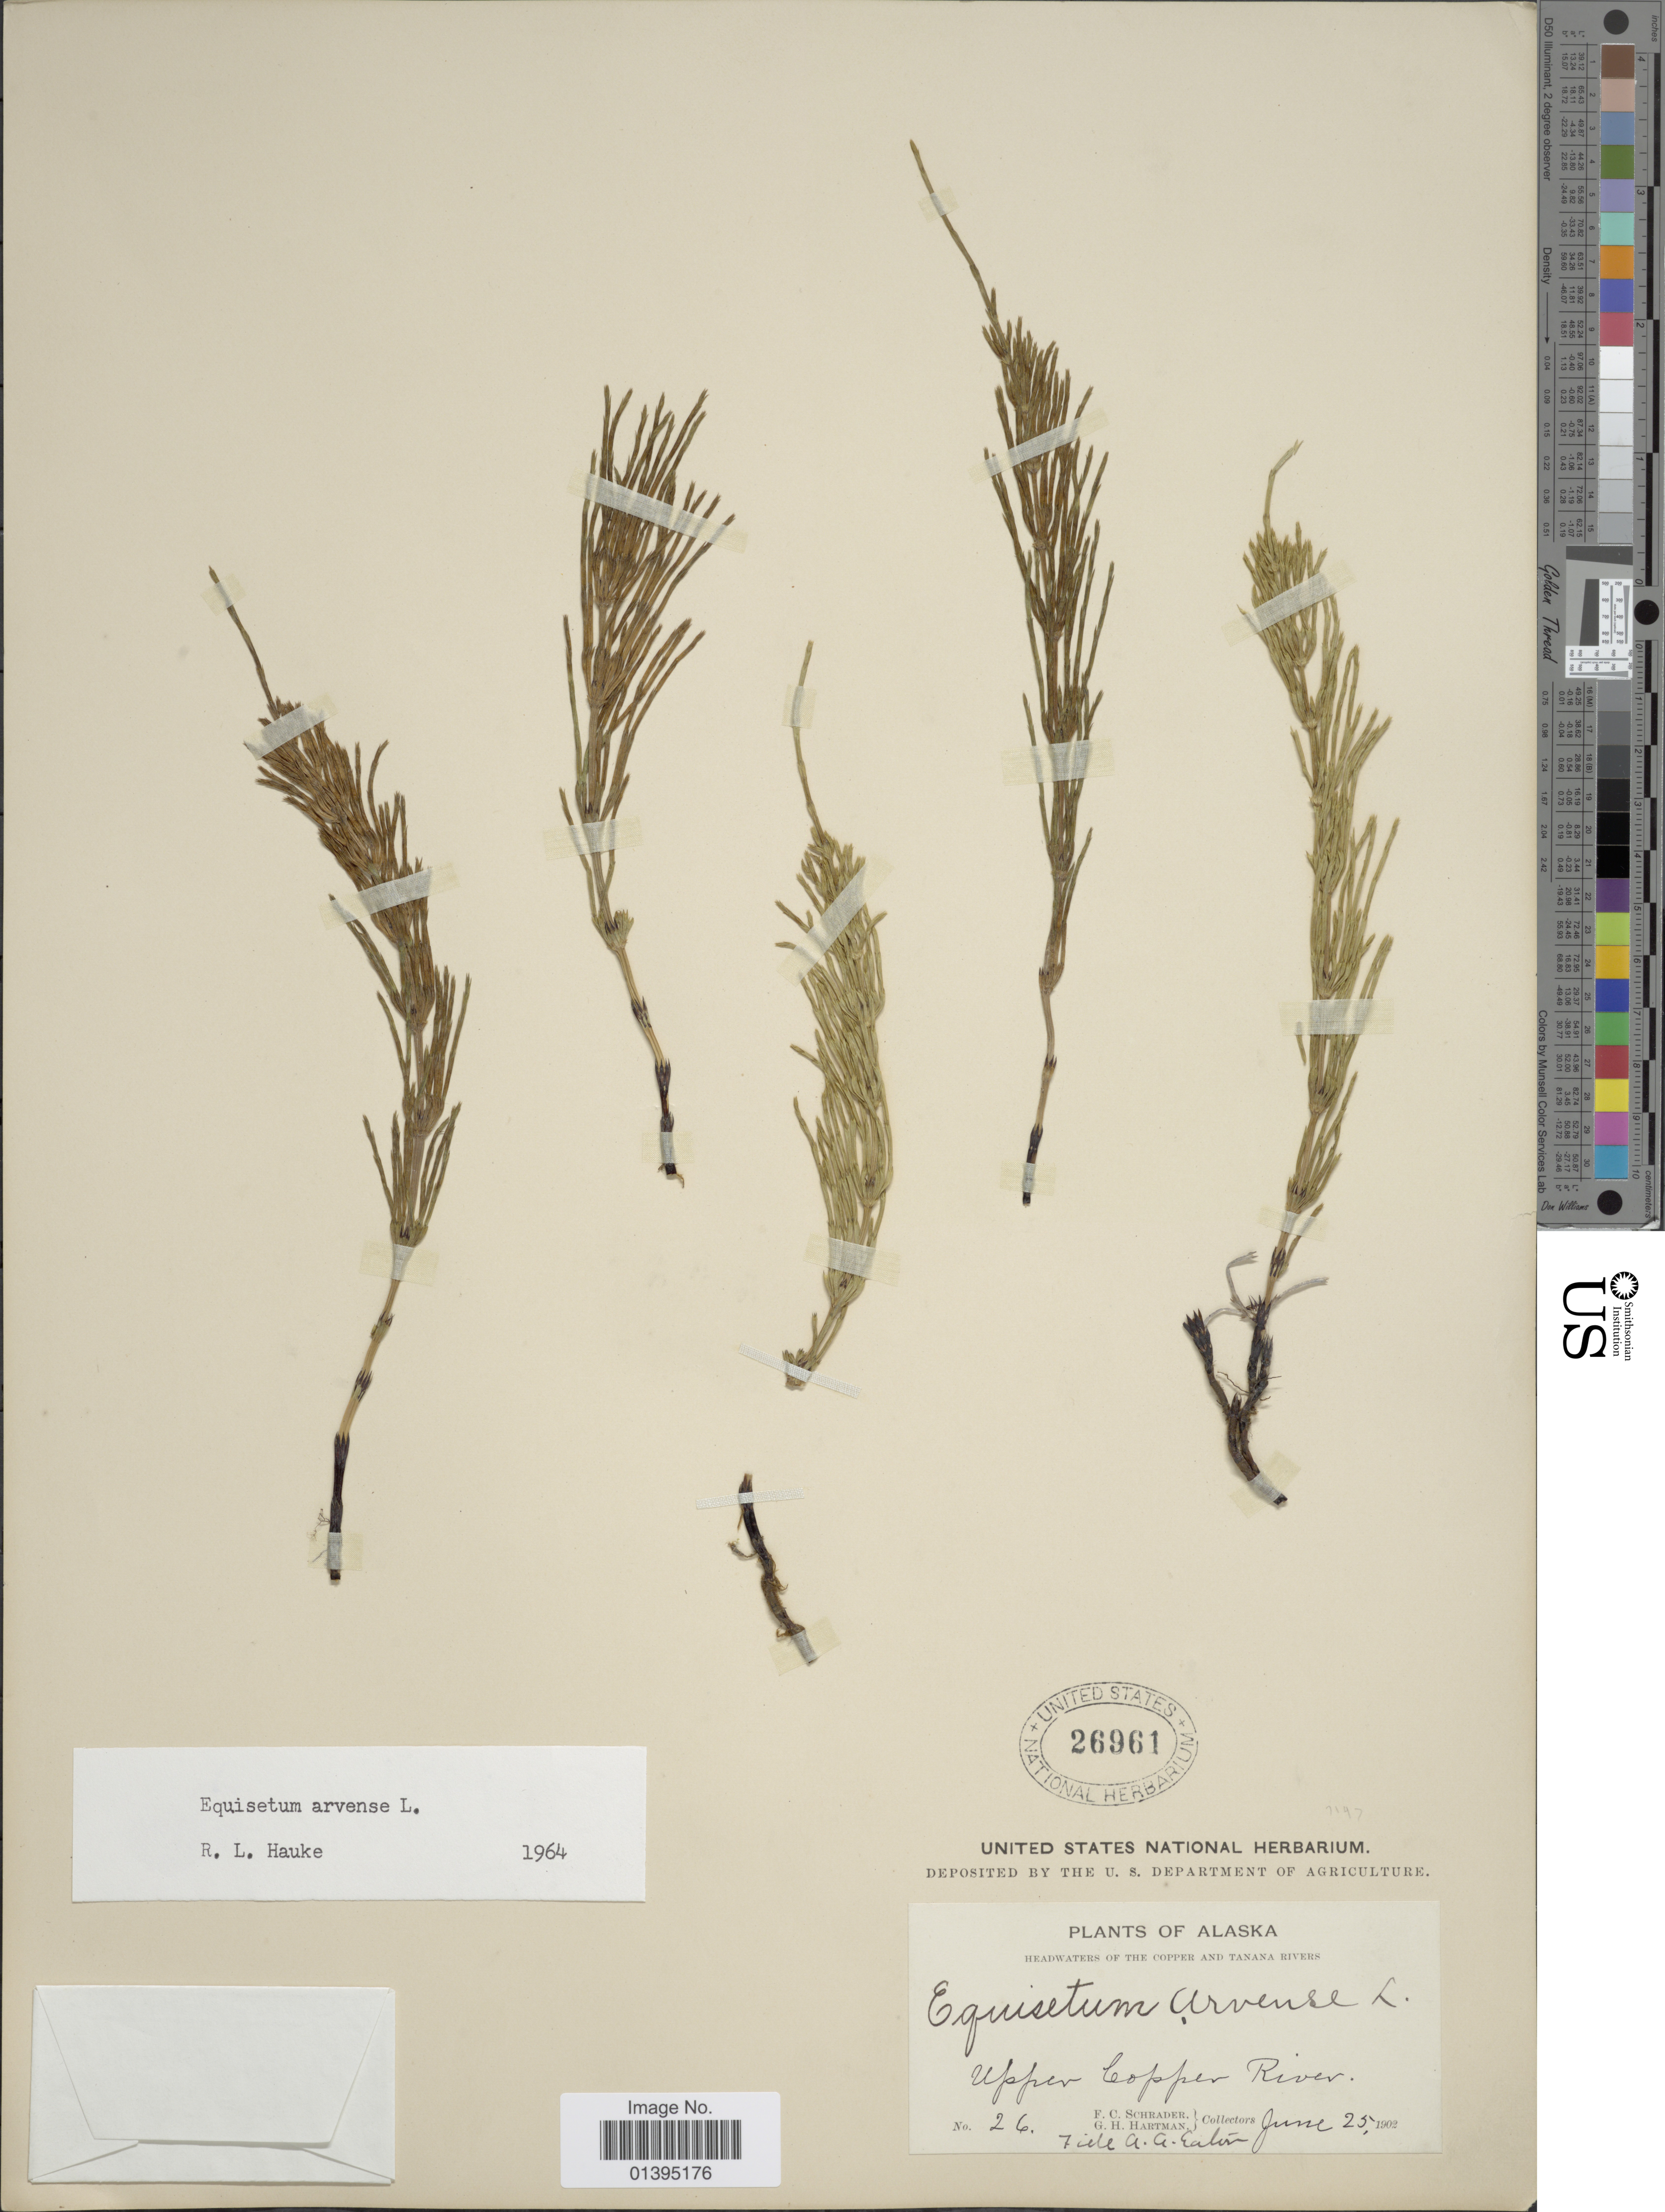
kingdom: Plantae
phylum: Tracheophyta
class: Polypodiopsida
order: Equisetales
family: Equisetaceae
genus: Equisetum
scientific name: Equisetum arvense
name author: L.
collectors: F. C. Schrader & G. H. Hartman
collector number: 26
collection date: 1902-06-25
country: United States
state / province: Alaska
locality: Upper Copper River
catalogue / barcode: US 26961